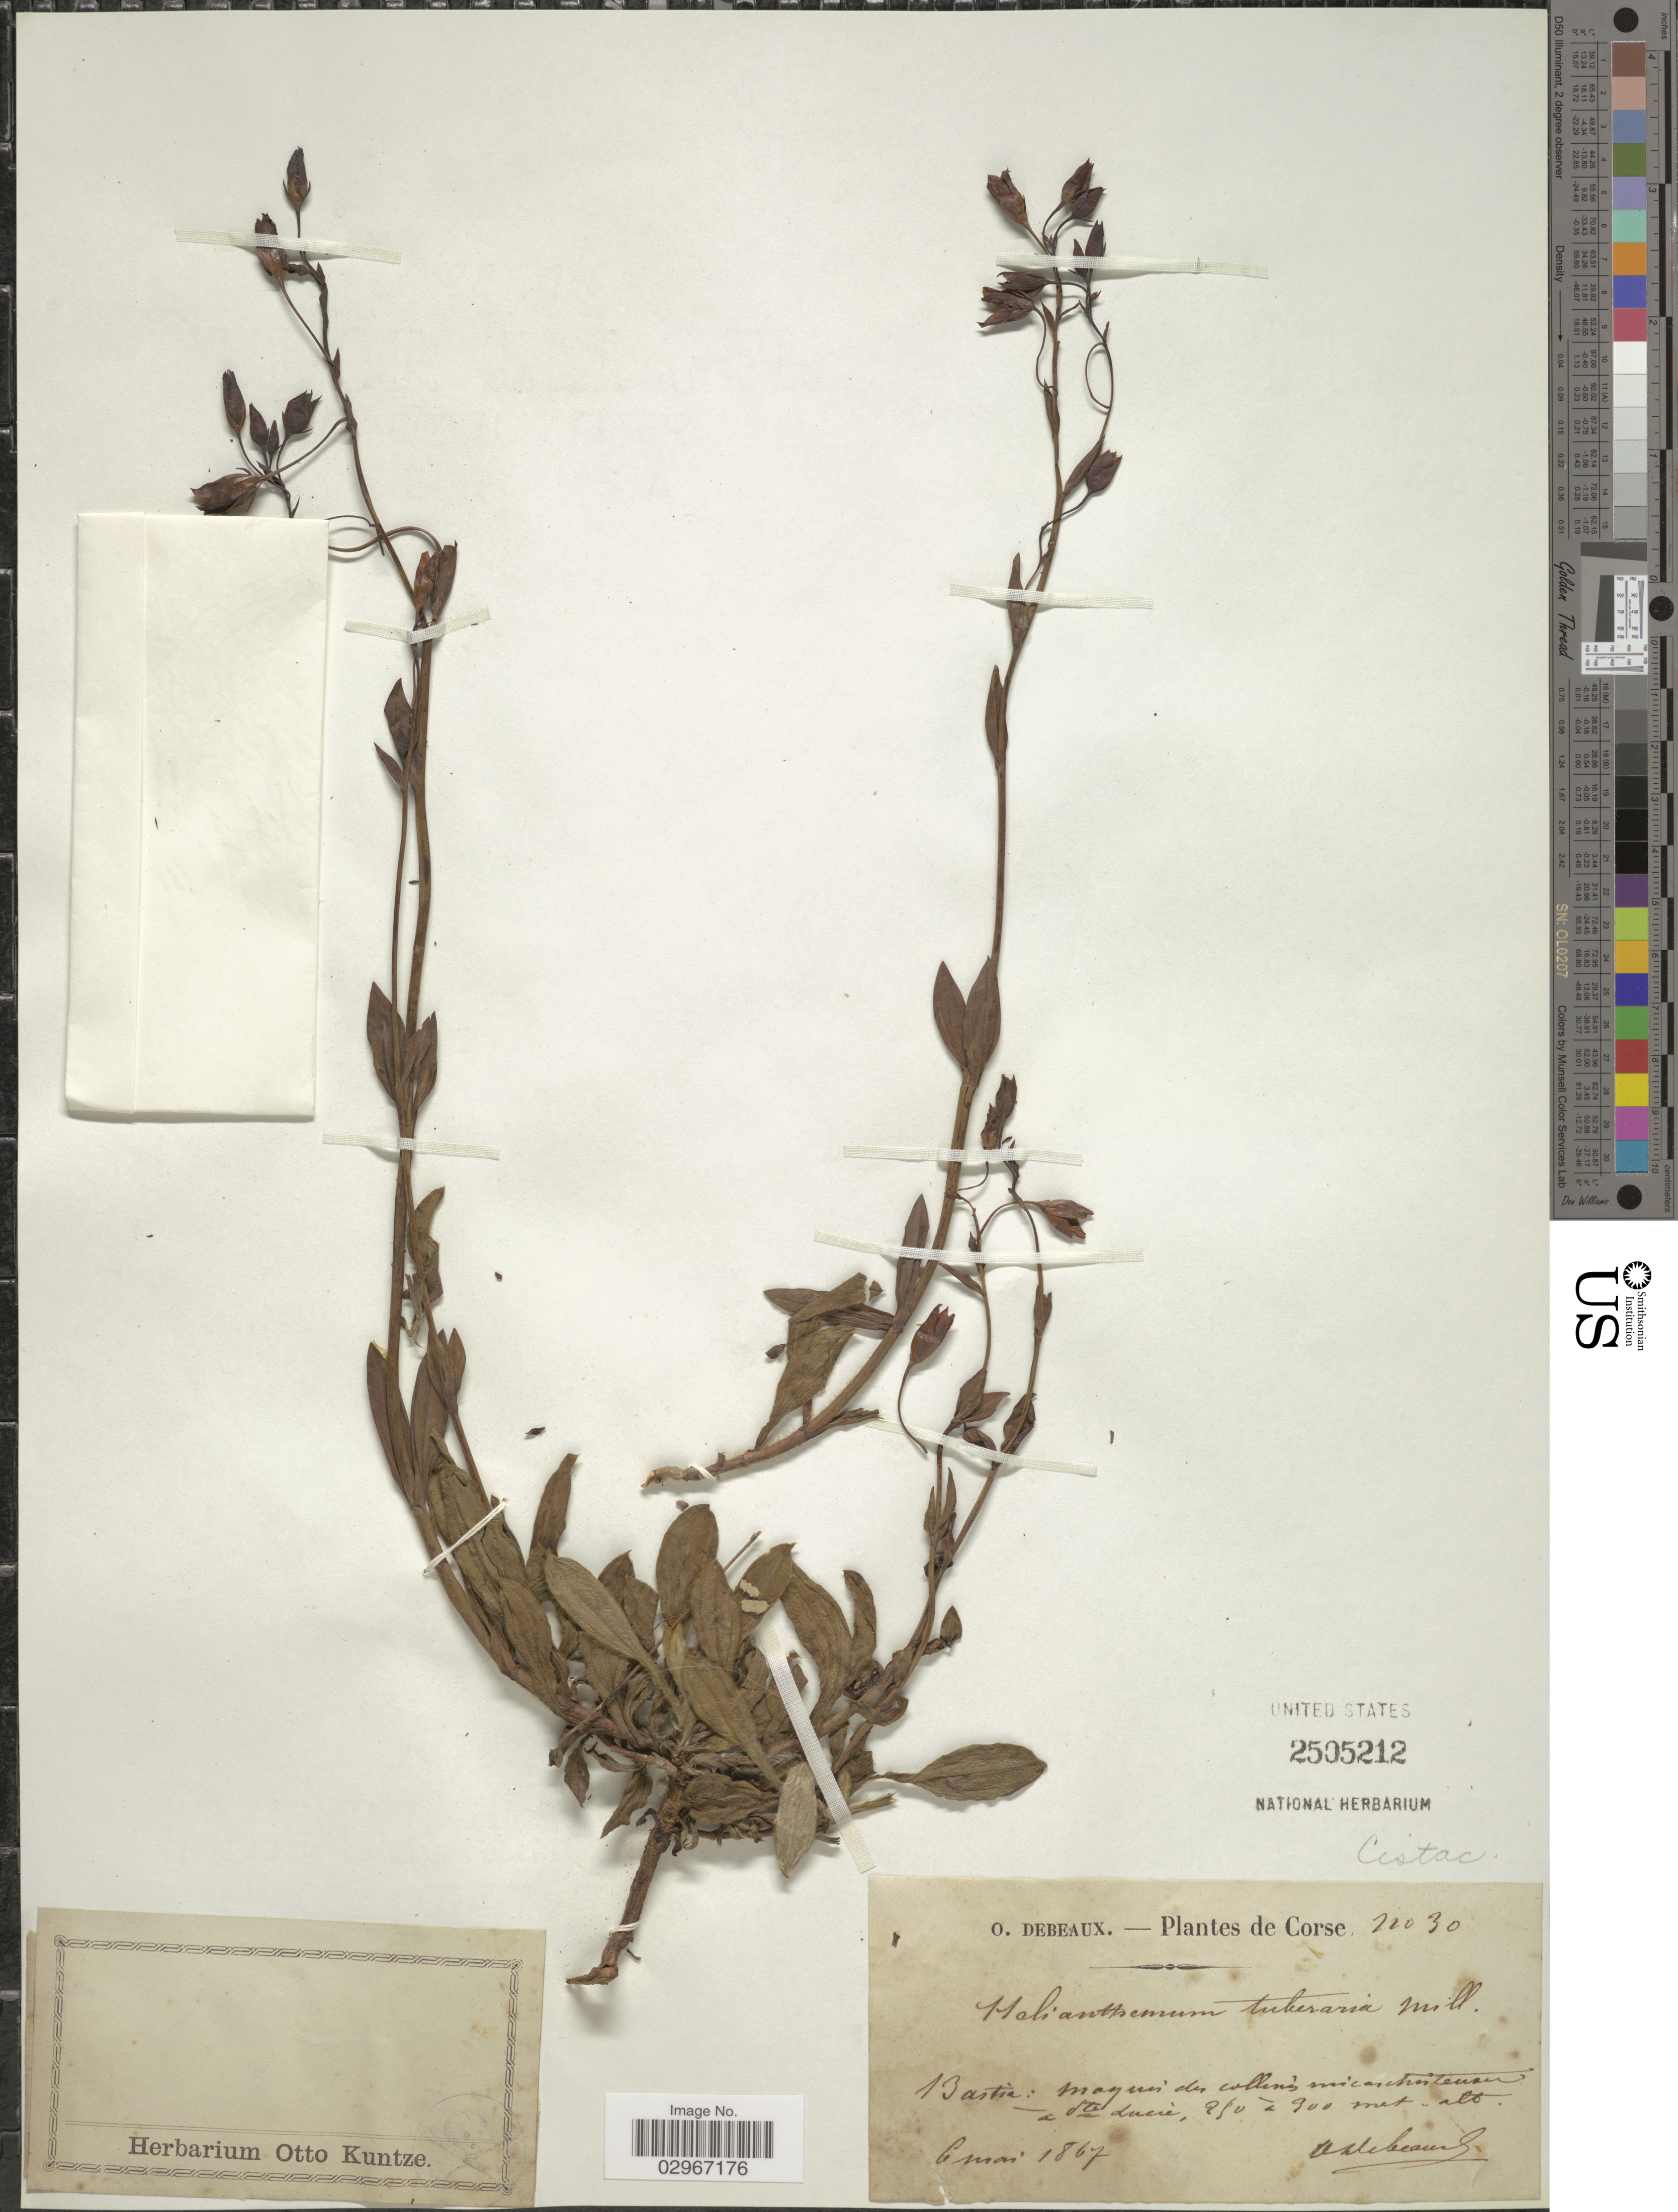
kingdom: Plantae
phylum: Tracheophyta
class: Magnoliopsida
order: Malvales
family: Cistaceae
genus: Helianthemum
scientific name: Helianthemum tuberaria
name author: (L.) Mill.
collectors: O. Debeaux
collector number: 22030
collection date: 1867-05-06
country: France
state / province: Corsica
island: Corse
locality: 13 Astia: maguis des collins micachiteun [interpreted] a Ste Luciè.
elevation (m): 250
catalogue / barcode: US 2505212